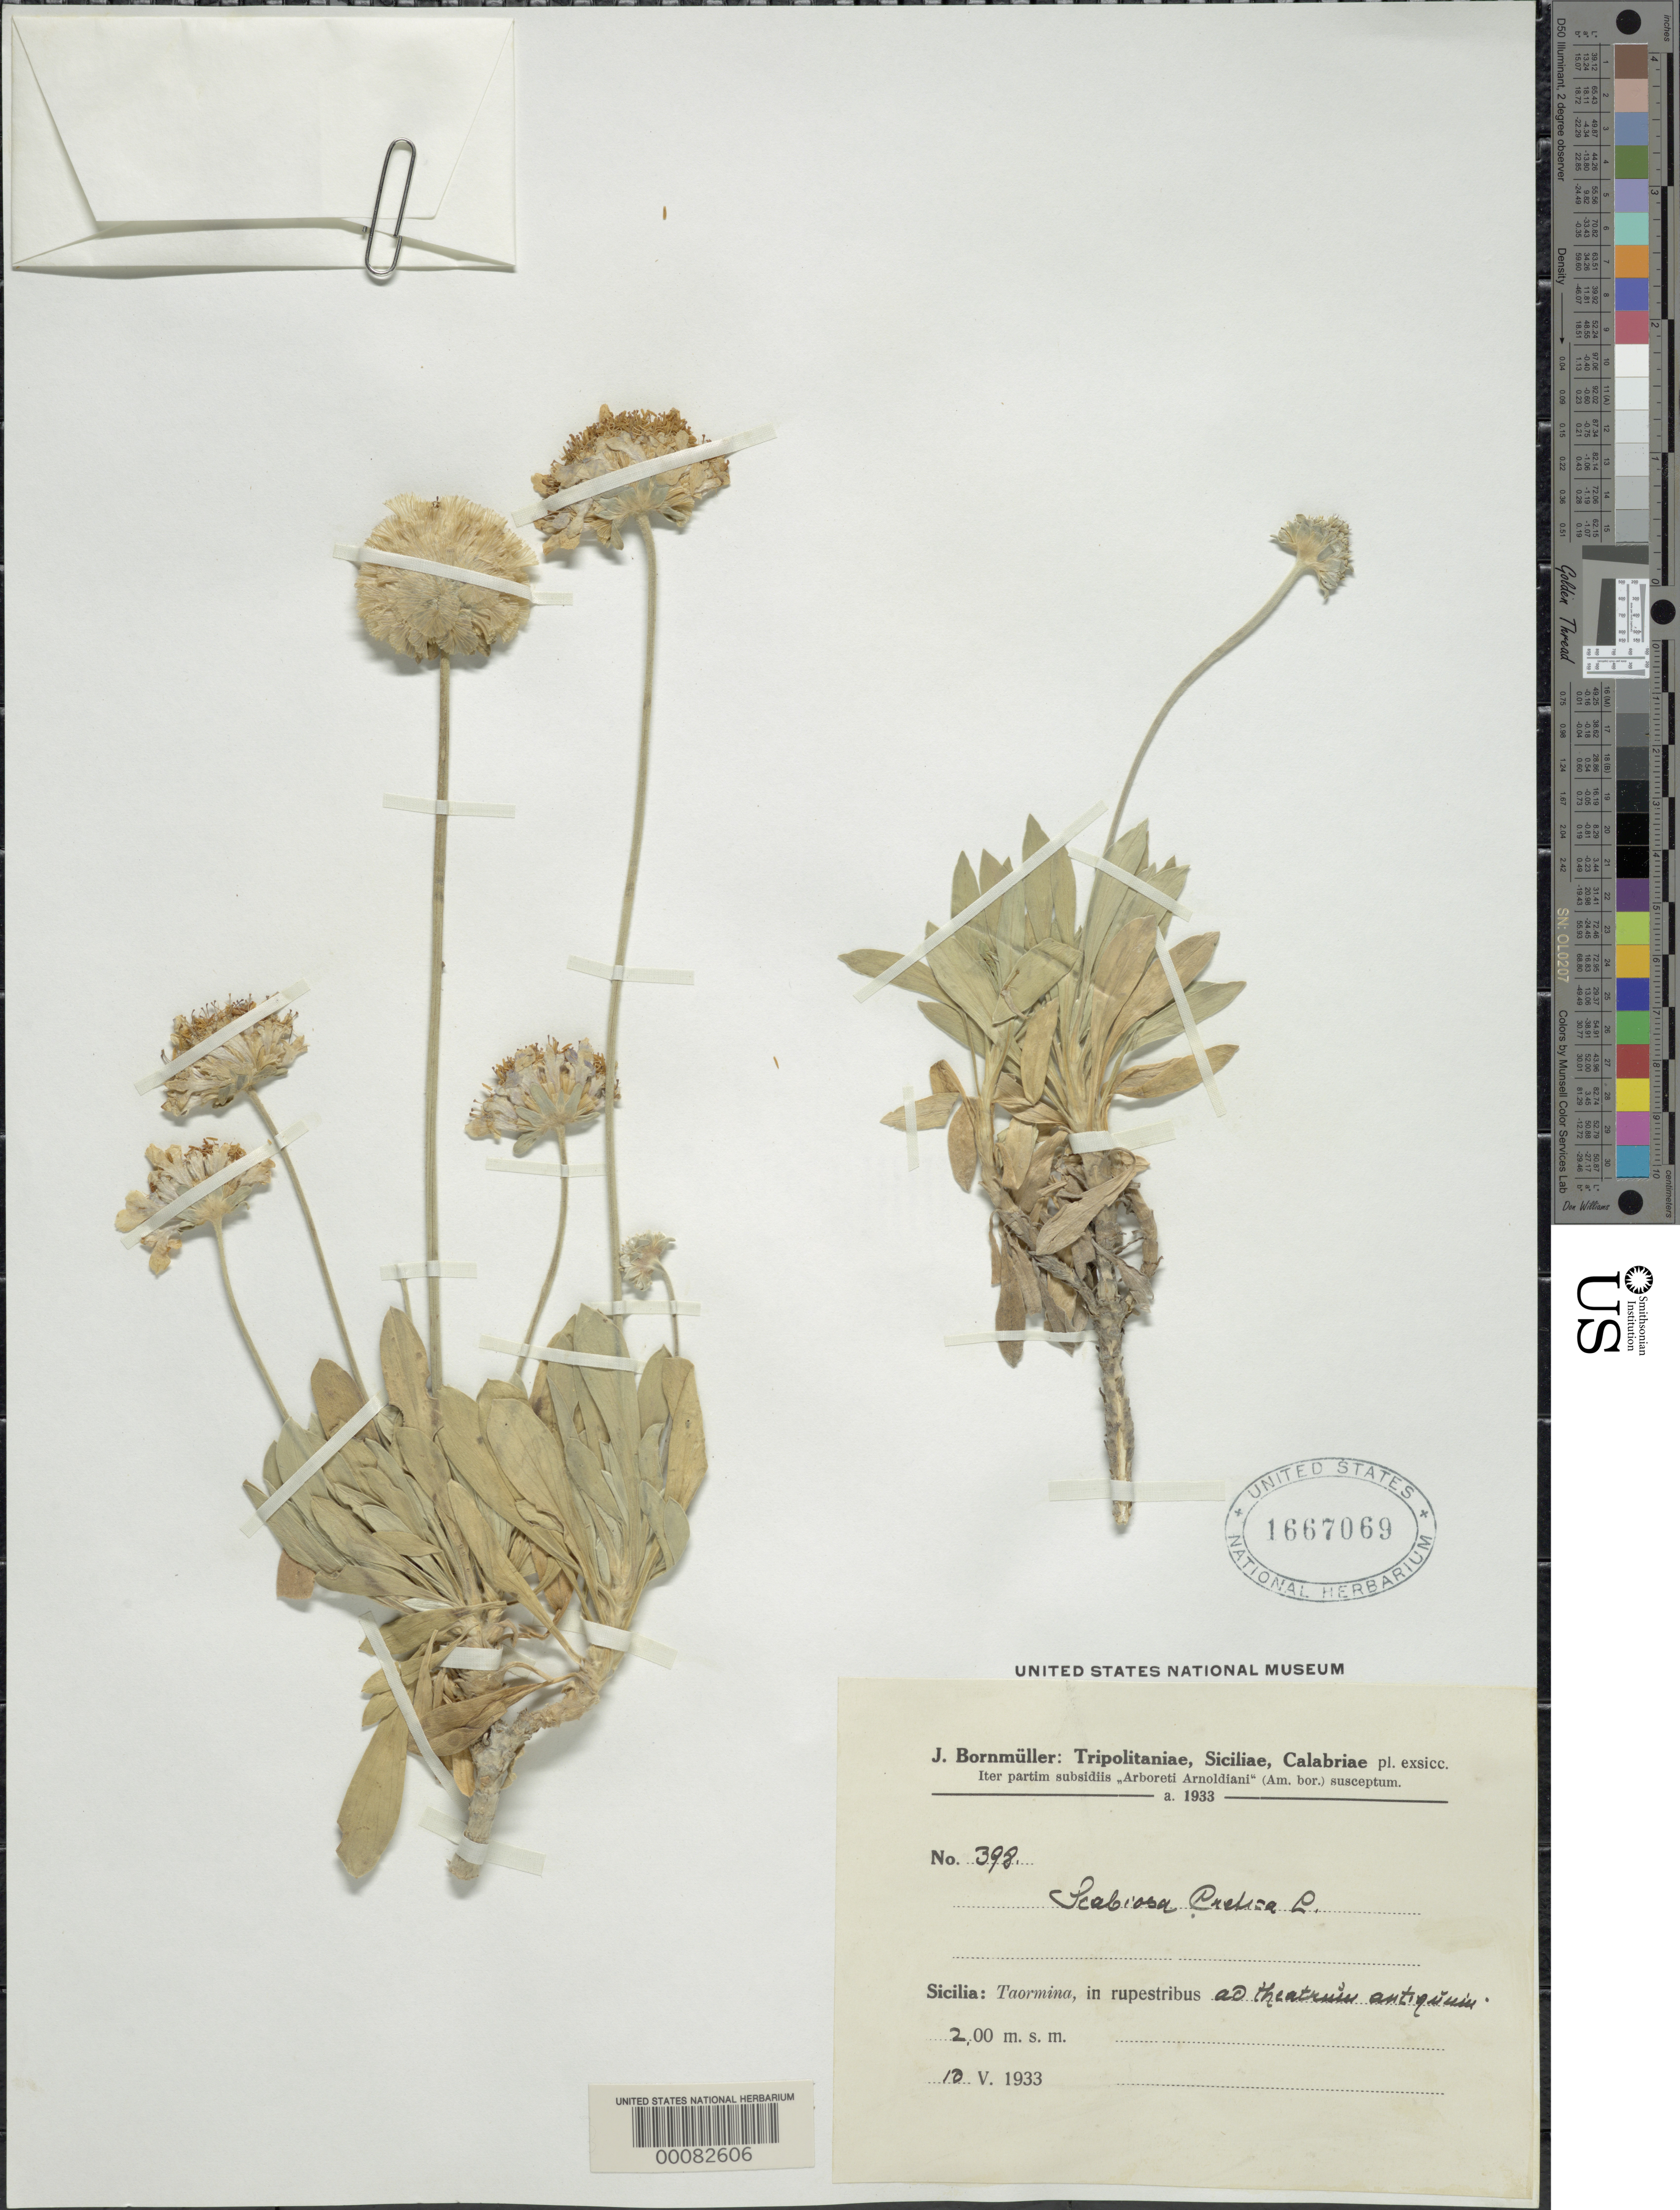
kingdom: Plantae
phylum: Tracheophyta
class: Magnoliopsida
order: Dipsacales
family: Caprifoliaceae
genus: Scabiosa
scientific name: Scabiosa cretica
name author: L.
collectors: J. Bornmüller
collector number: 398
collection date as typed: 10 May 1933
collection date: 1933-05-10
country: Italy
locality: Sicilia, Taormina, Calabriae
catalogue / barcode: US 1667069